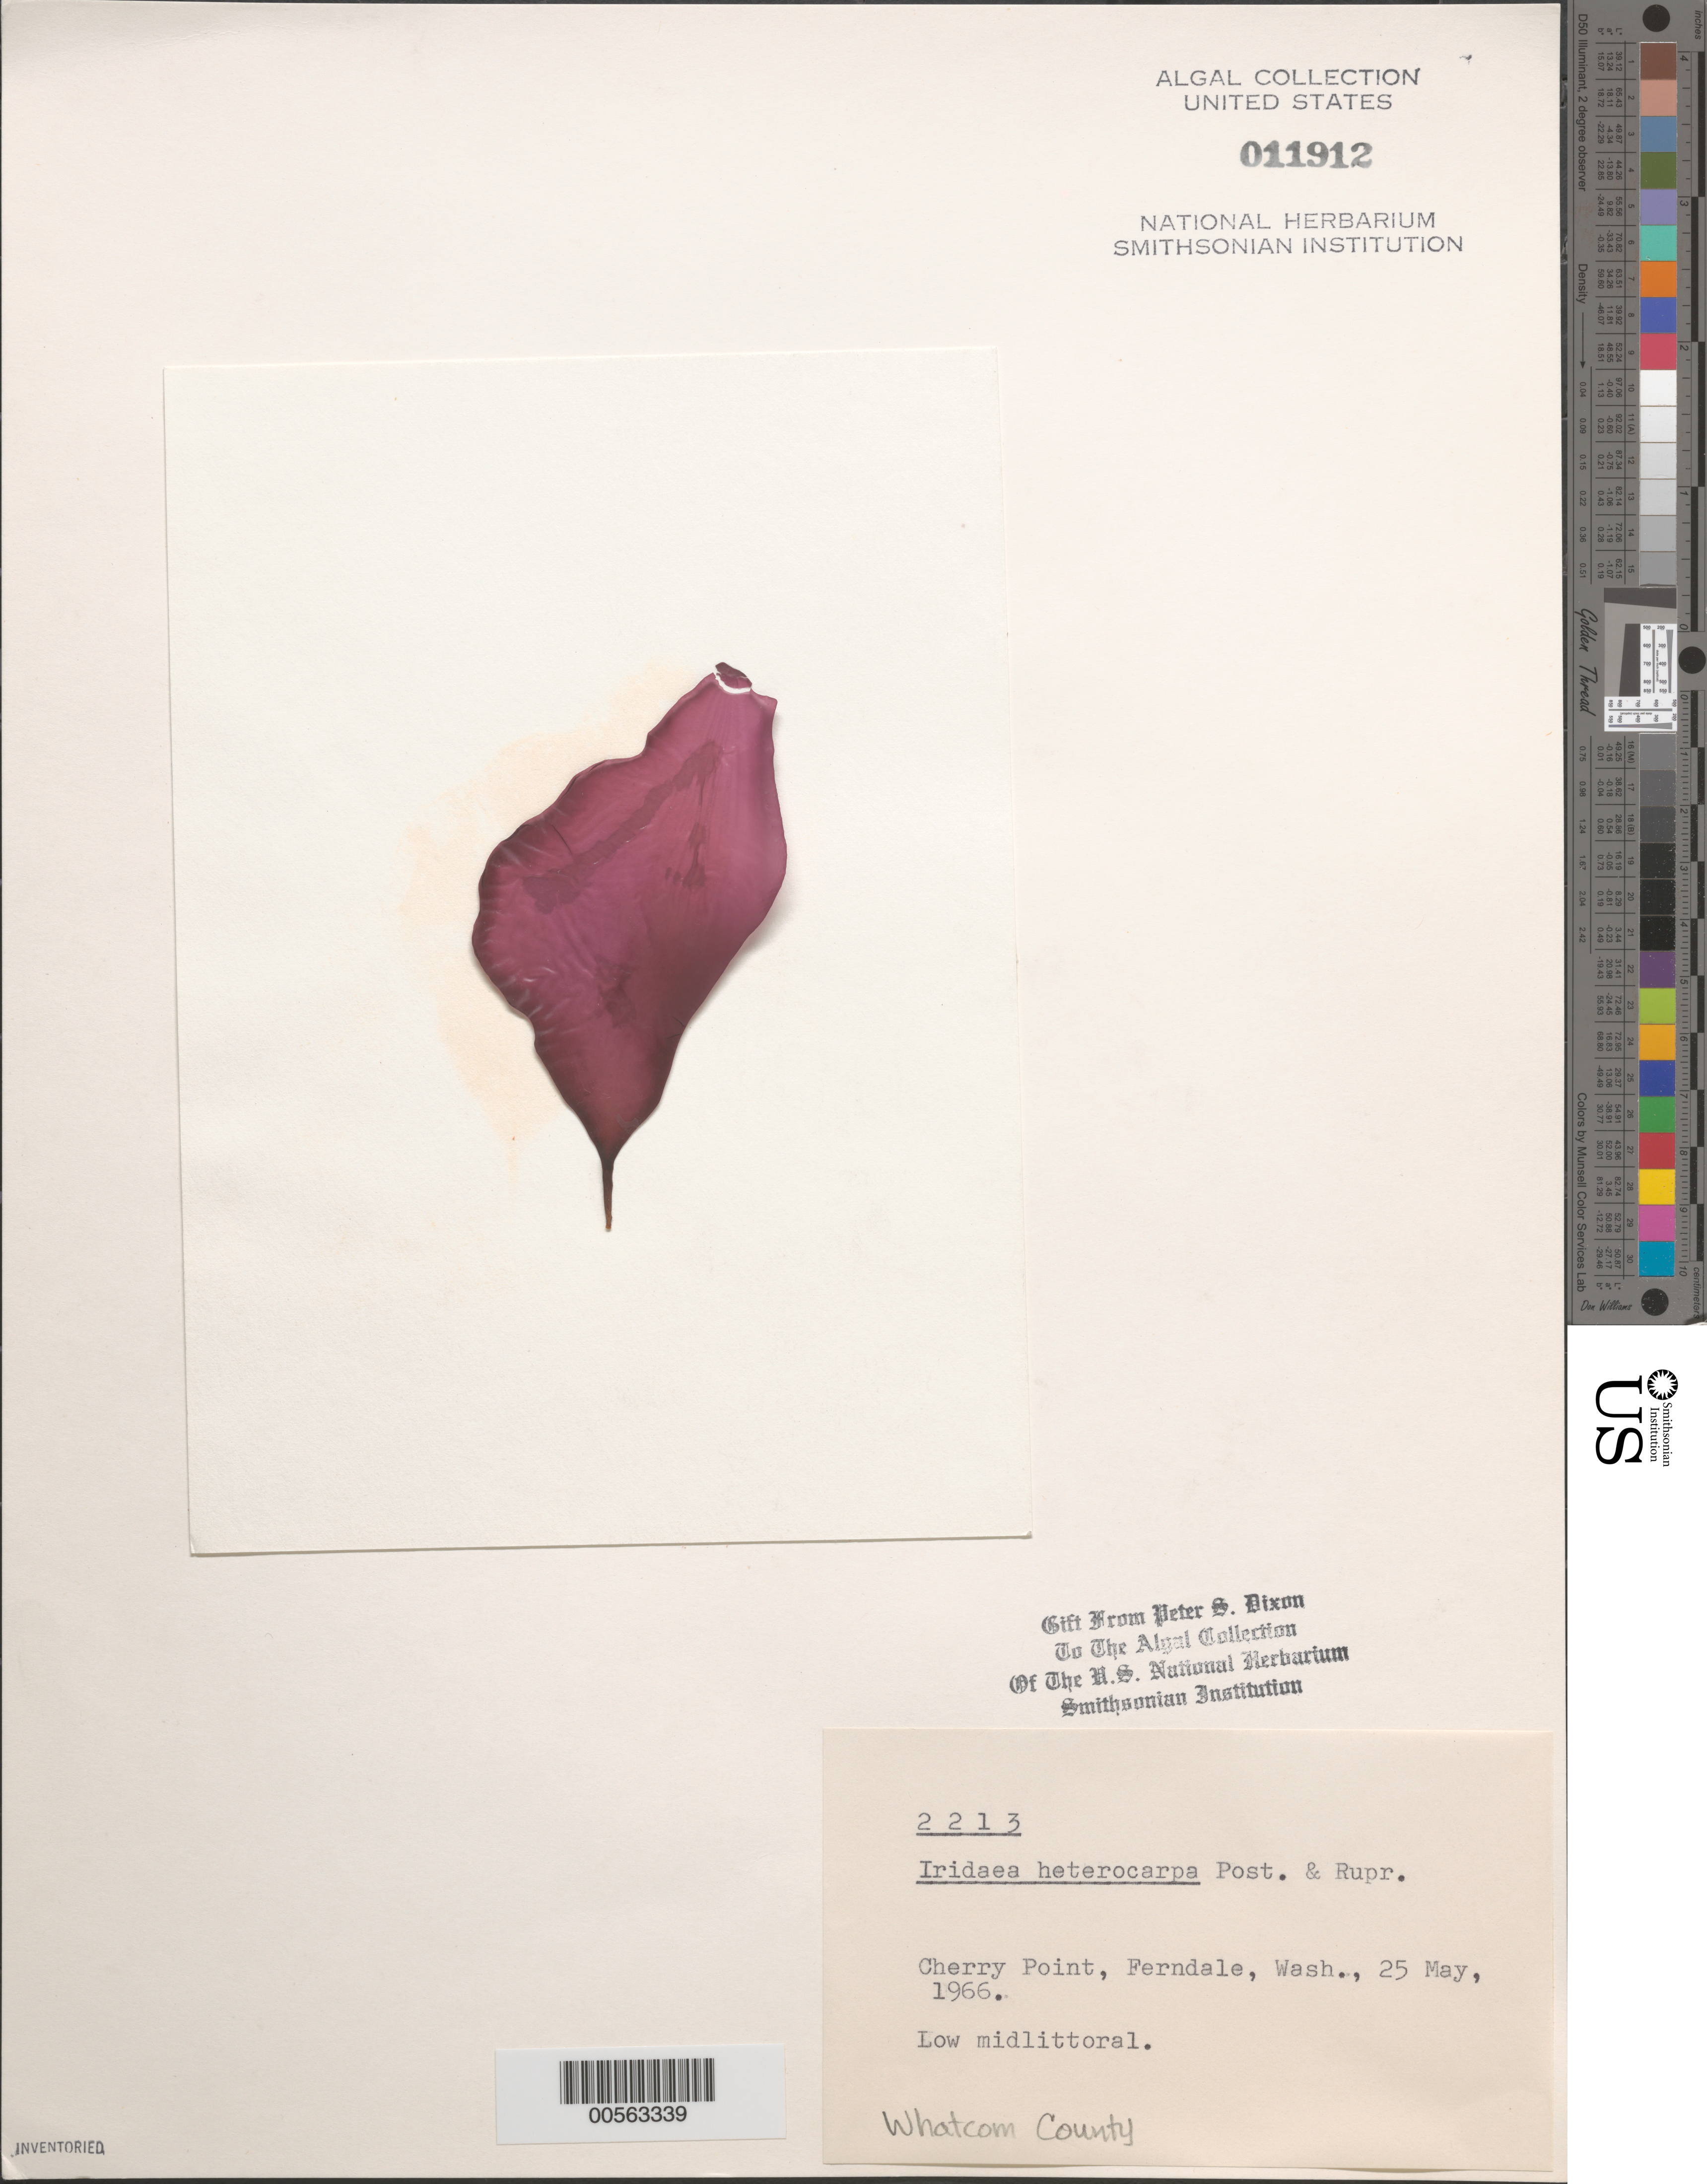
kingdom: Plantae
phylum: Rhodophyta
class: Florideophyceae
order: Gigartinales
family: Gigartinaceae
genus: Chondrus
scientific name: Chondrus crispus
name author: Stackh.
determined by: Algae name updating Project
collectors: P. S. Dixon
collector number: PSD 2213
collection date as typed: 25 May 1966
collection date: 1966-05-25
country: United States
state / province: Washington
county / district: Whatcom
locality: Cherry Point, Ferndale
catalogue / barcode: US 11912